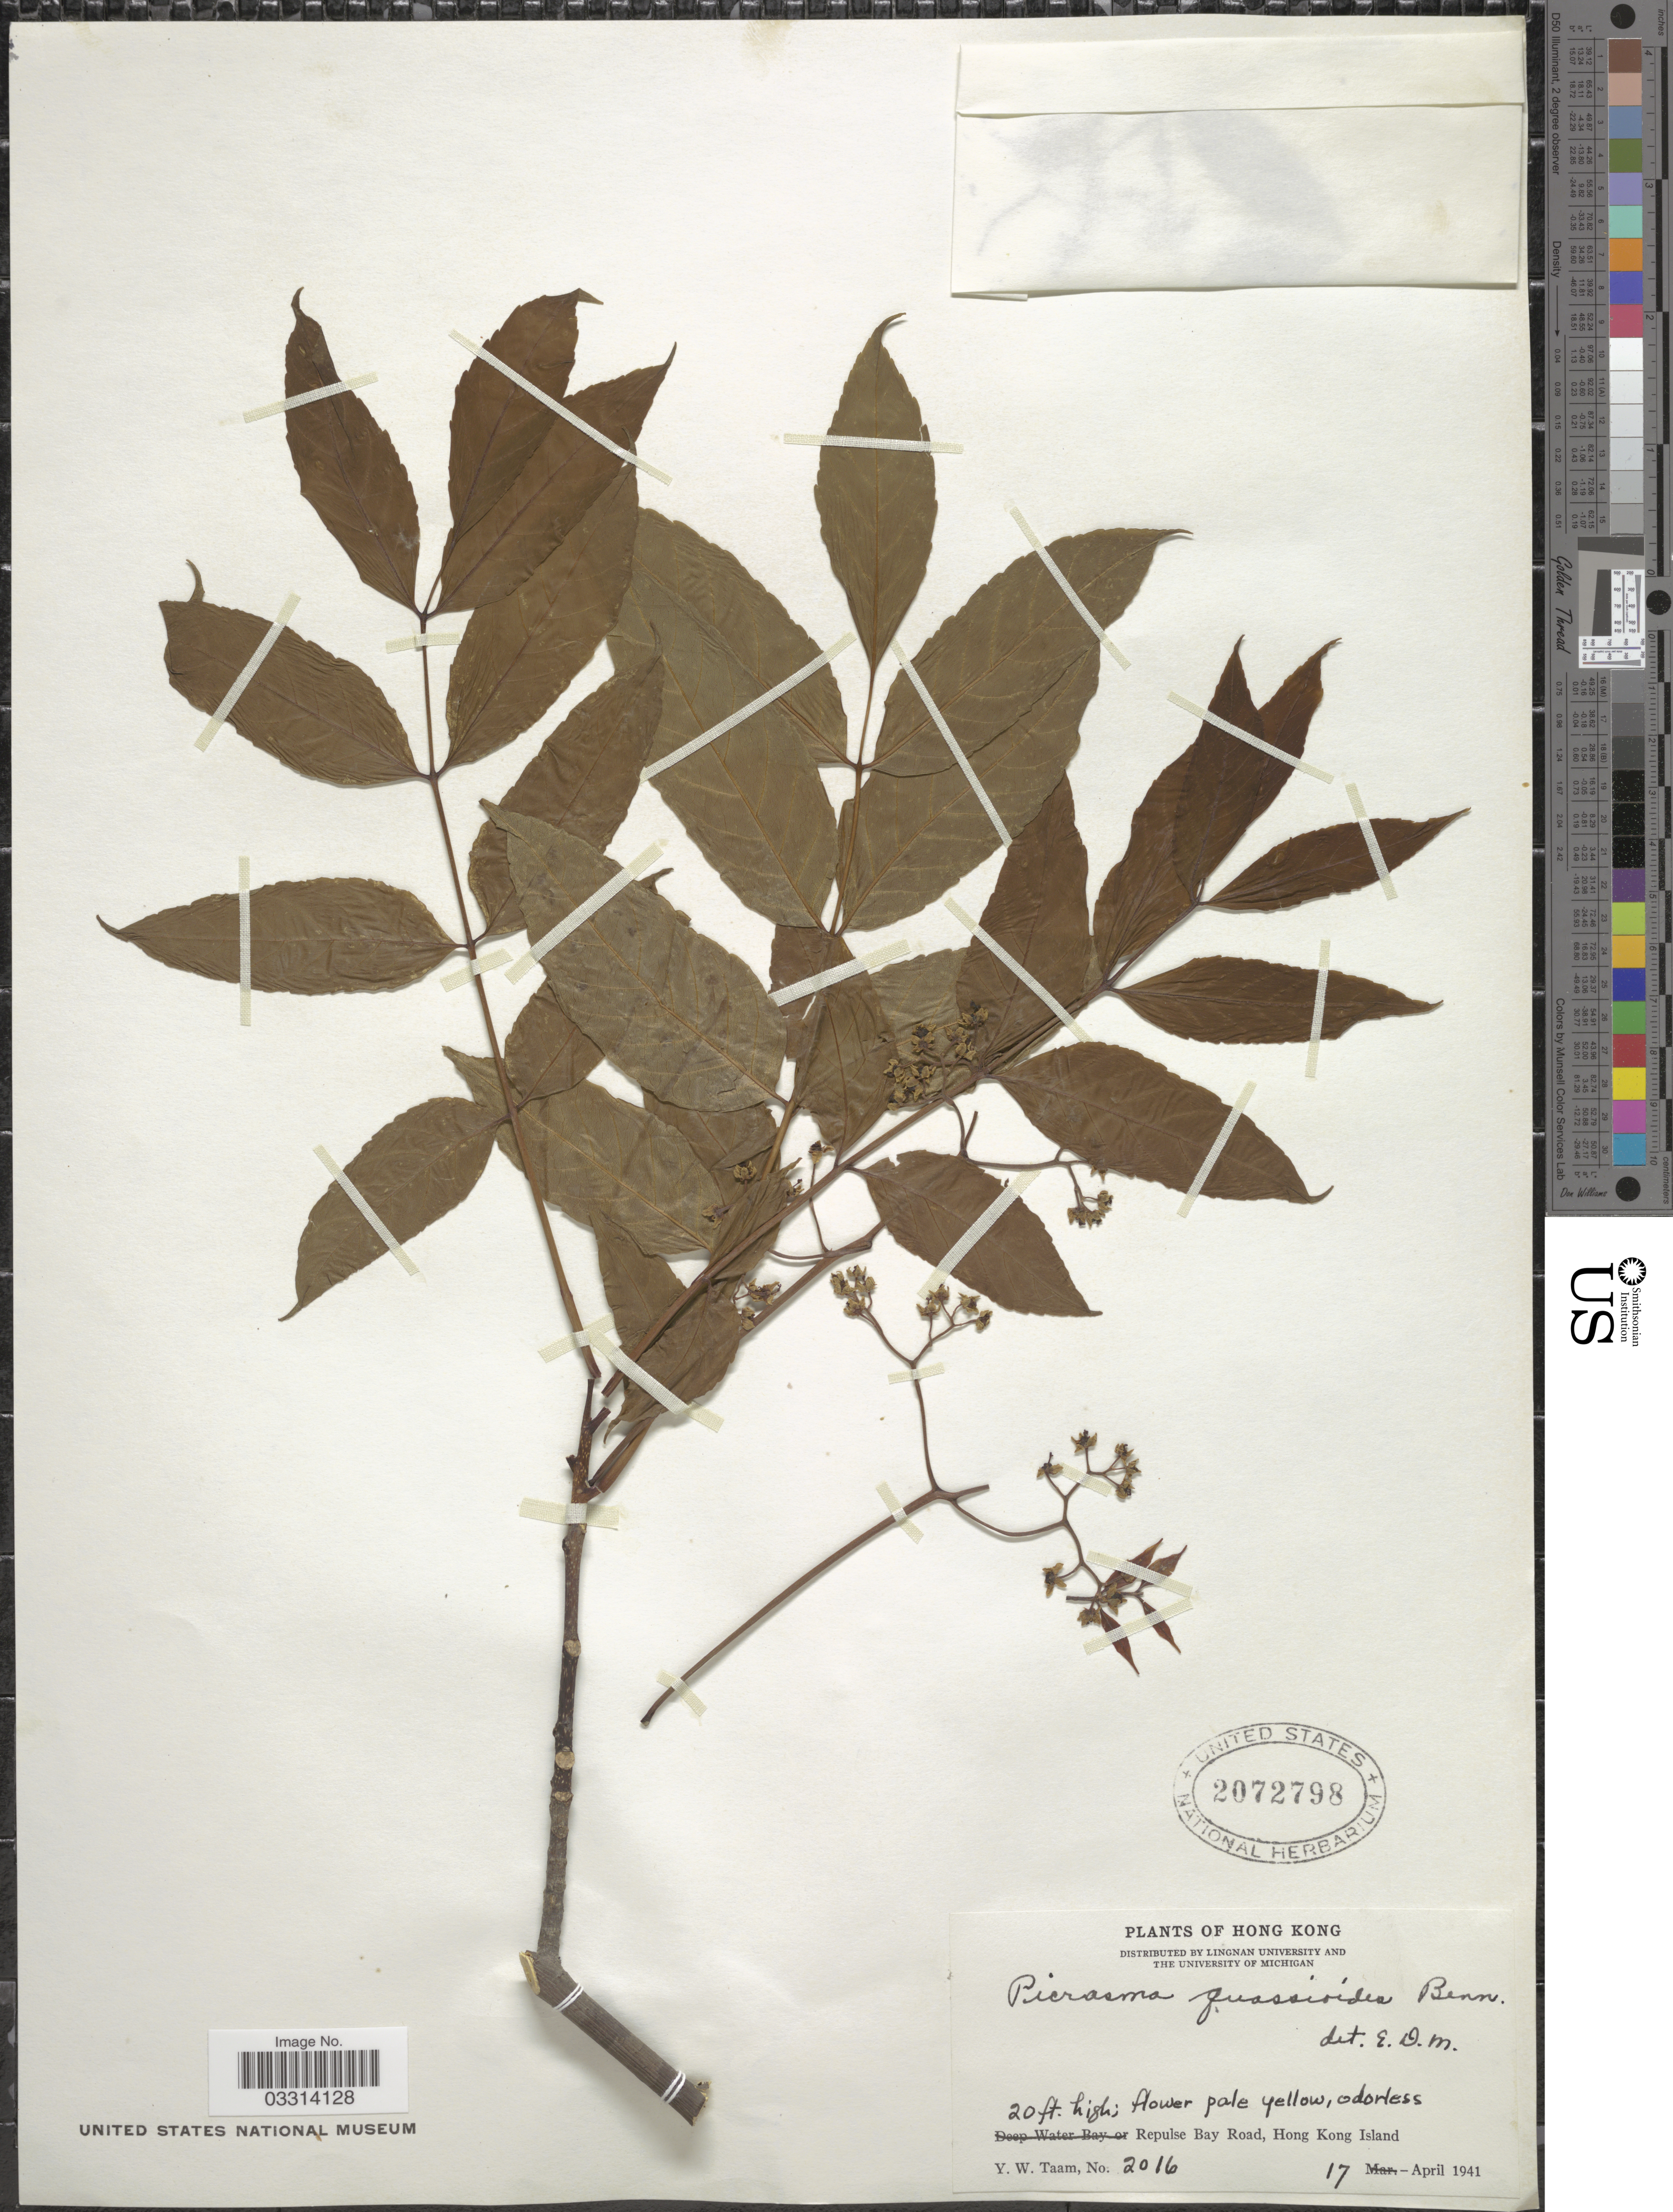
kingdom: Plantae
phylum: Tracheophyta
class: Magnoliopsida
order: Sapindales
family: Simaroubaceae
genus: Picrasma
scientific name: Picrasma quassioides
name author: (D. Don) Benn.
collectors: Y. W. Taam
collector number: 2016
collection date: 1941-04-17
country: China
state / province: Hong Kong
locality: Repulse Bay Road, Hong Kong Island.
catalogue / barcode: US 2072798